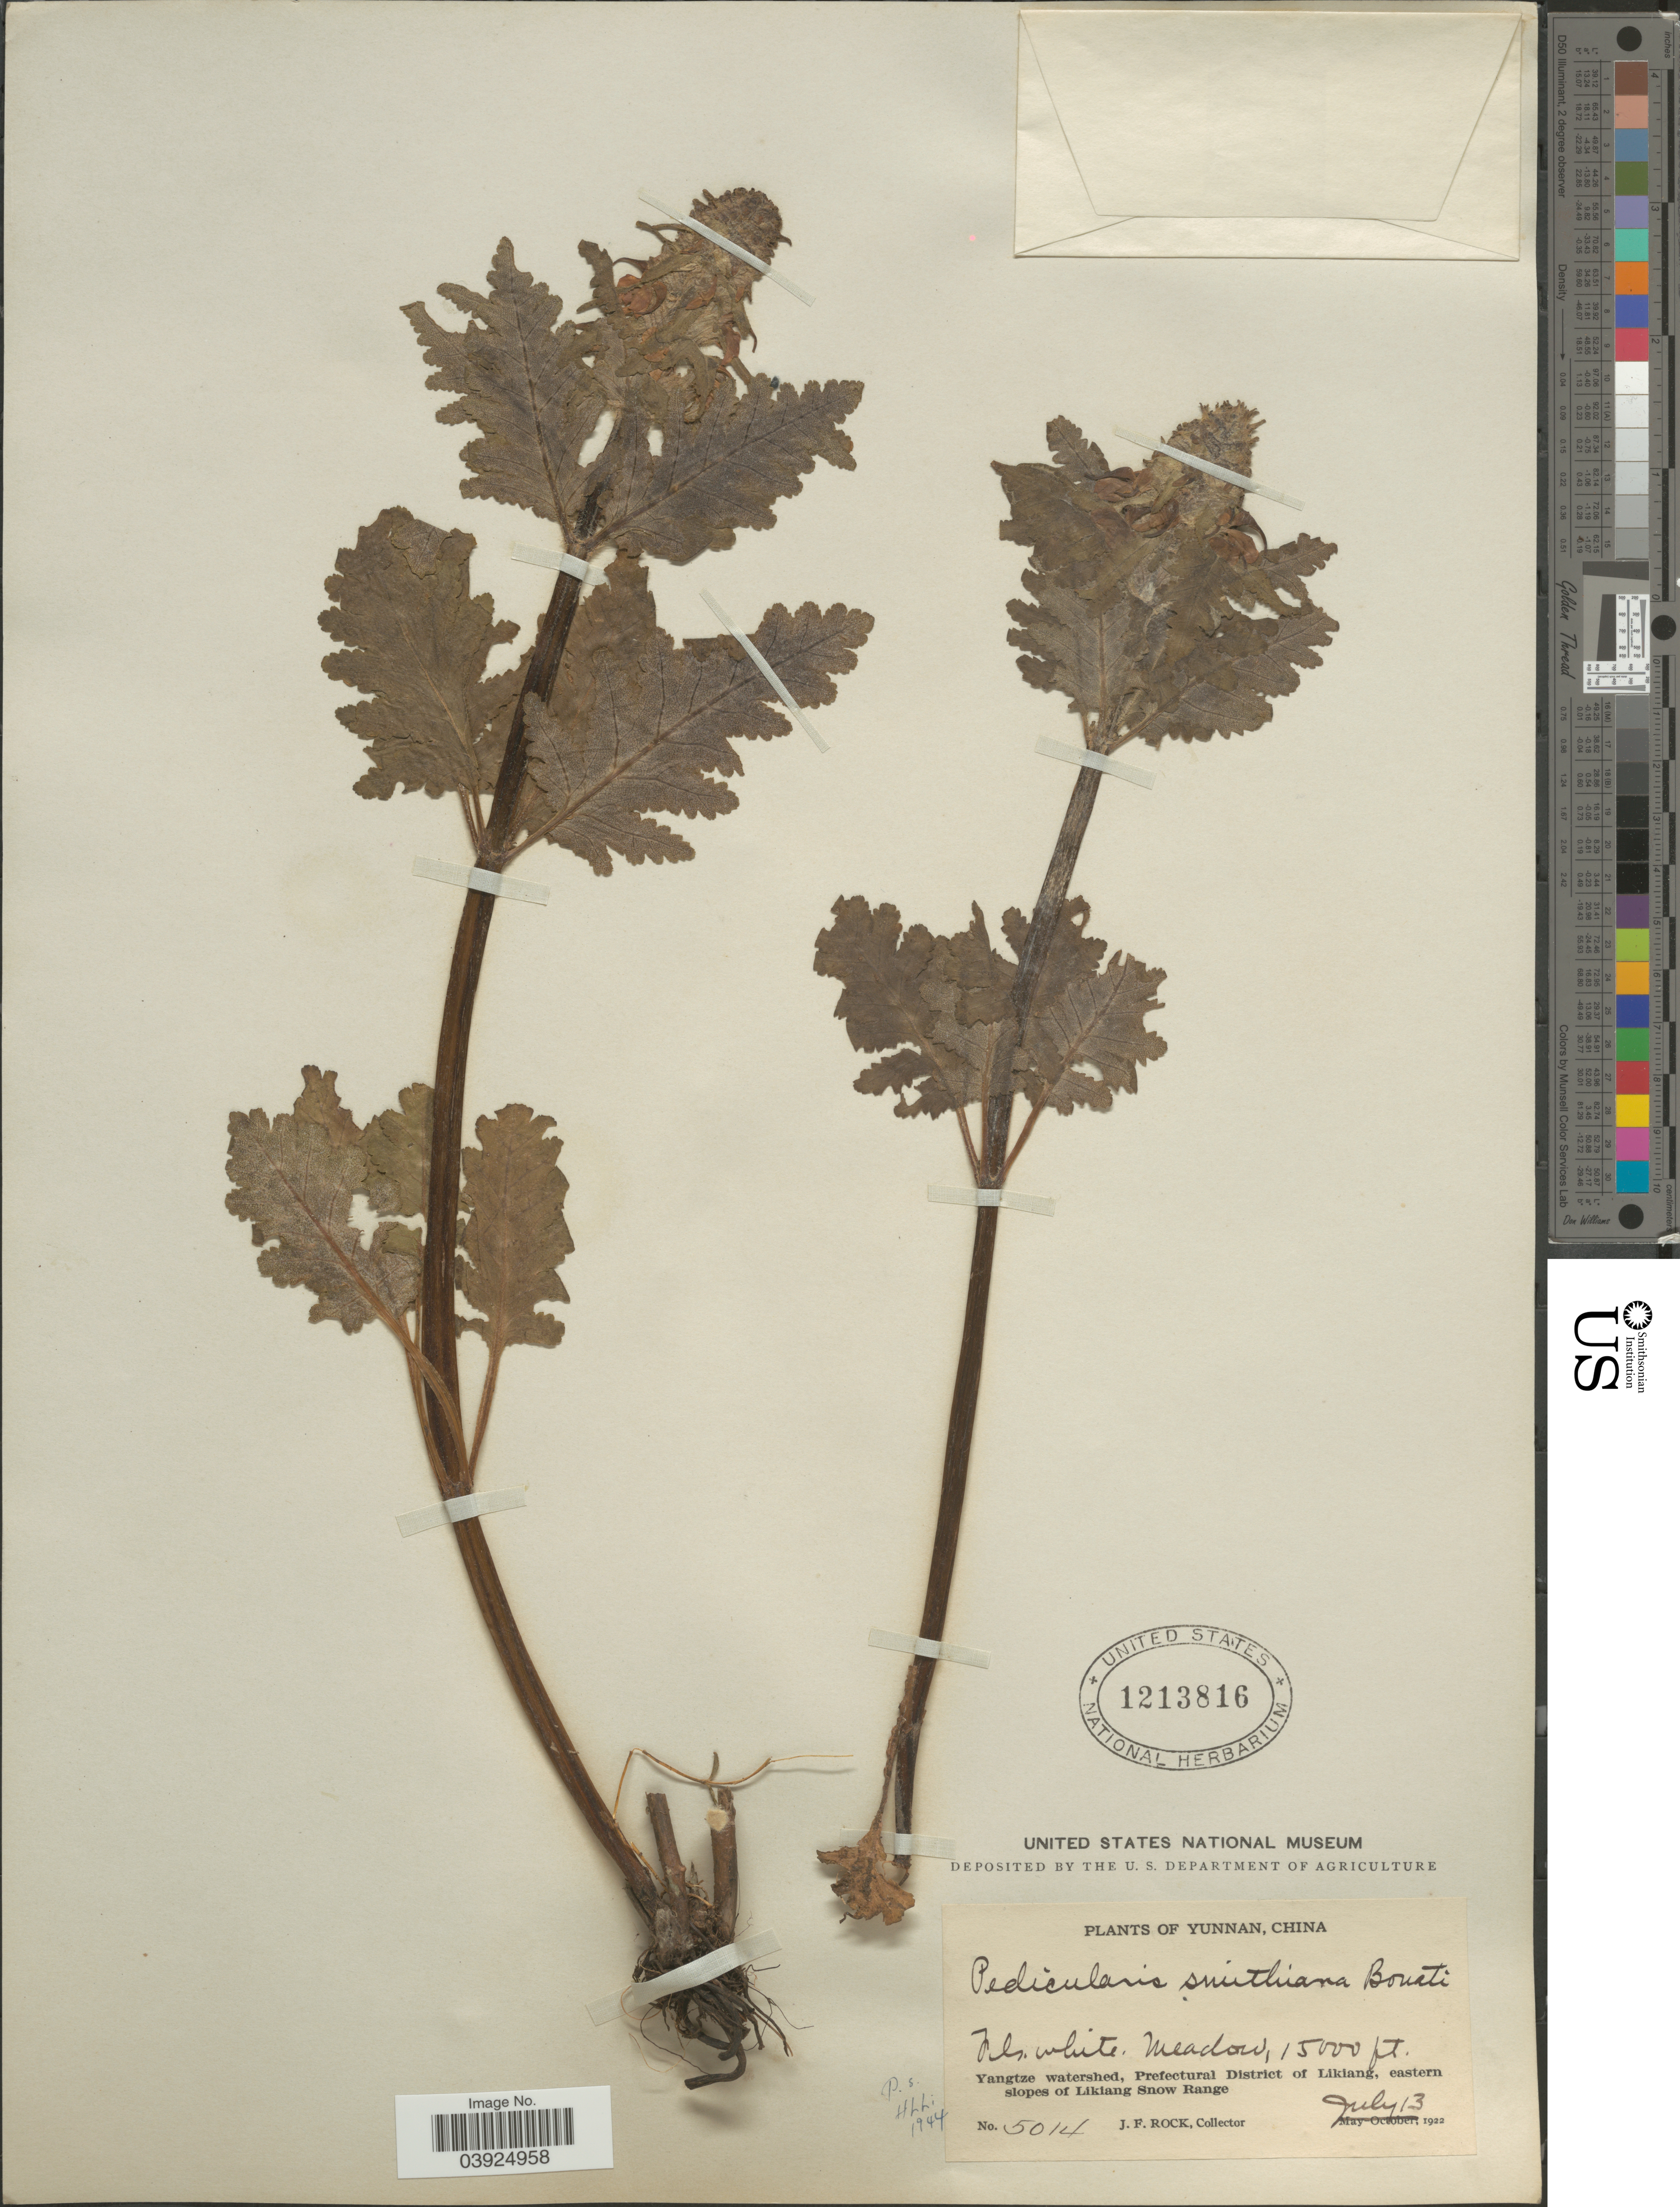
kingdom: Plantae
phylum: Tracheophyta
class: Magnoliopsida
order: Lamiales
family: Orobanchaceae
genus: Pedicularis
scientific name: Pedicularis smithiana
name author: Bonati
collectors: J. Rock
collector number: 5014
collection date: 1922-07-13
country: China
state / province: Yunnan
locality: Yangtze watershed, Prefectural District of Likiang, eastern slopes of Likiang Snow Range.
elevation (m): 4572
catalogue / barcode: US 1213816